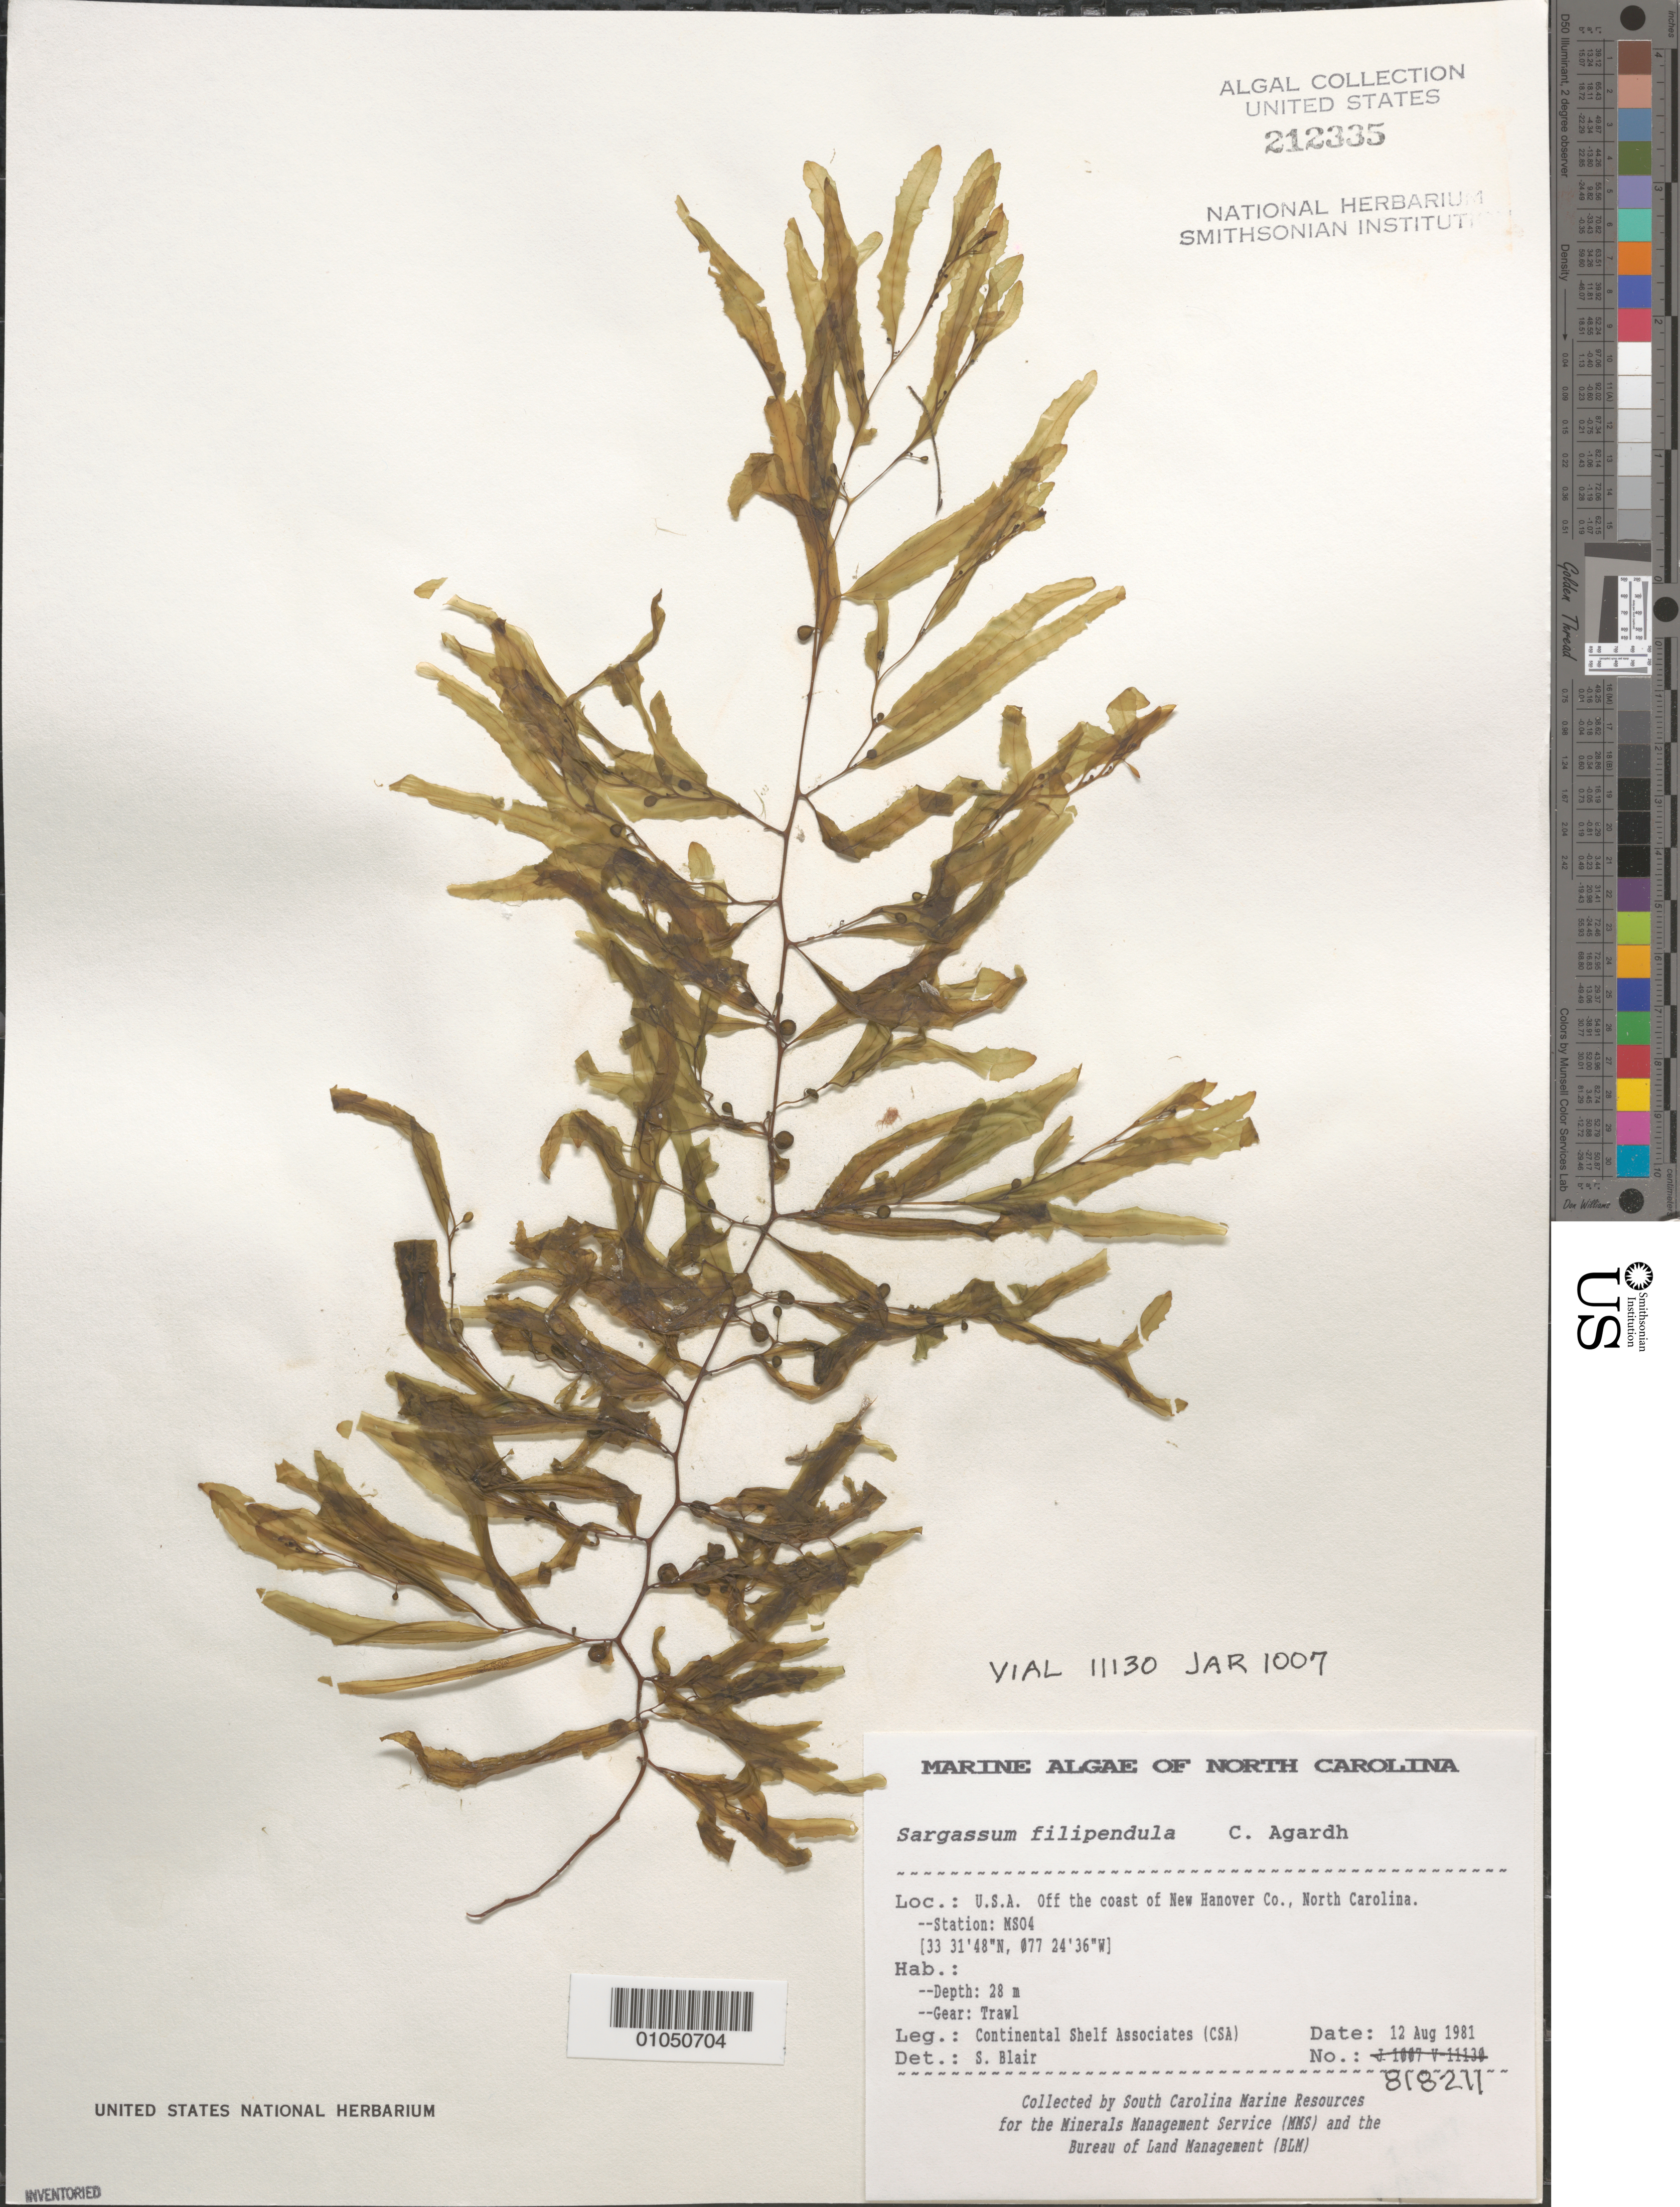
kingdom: Chromista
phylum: Ochrophyta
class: Phaeophyceae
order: Fucales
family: Sargassaceae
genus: Sargassum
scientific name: Sargassum filipendula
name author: C. Agardh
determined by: Blair, S. M.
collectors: Continental Shelf Associates for the MMS/BLM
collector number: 818211 Station MS04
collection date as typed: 12 Aug 1981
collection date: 1981-08-12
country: United States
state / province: North Carolina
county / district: New Hanover County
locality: Off coast of New Hanover County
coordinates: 33 31'48"N, 77 24'36"W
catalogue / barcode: US 212335